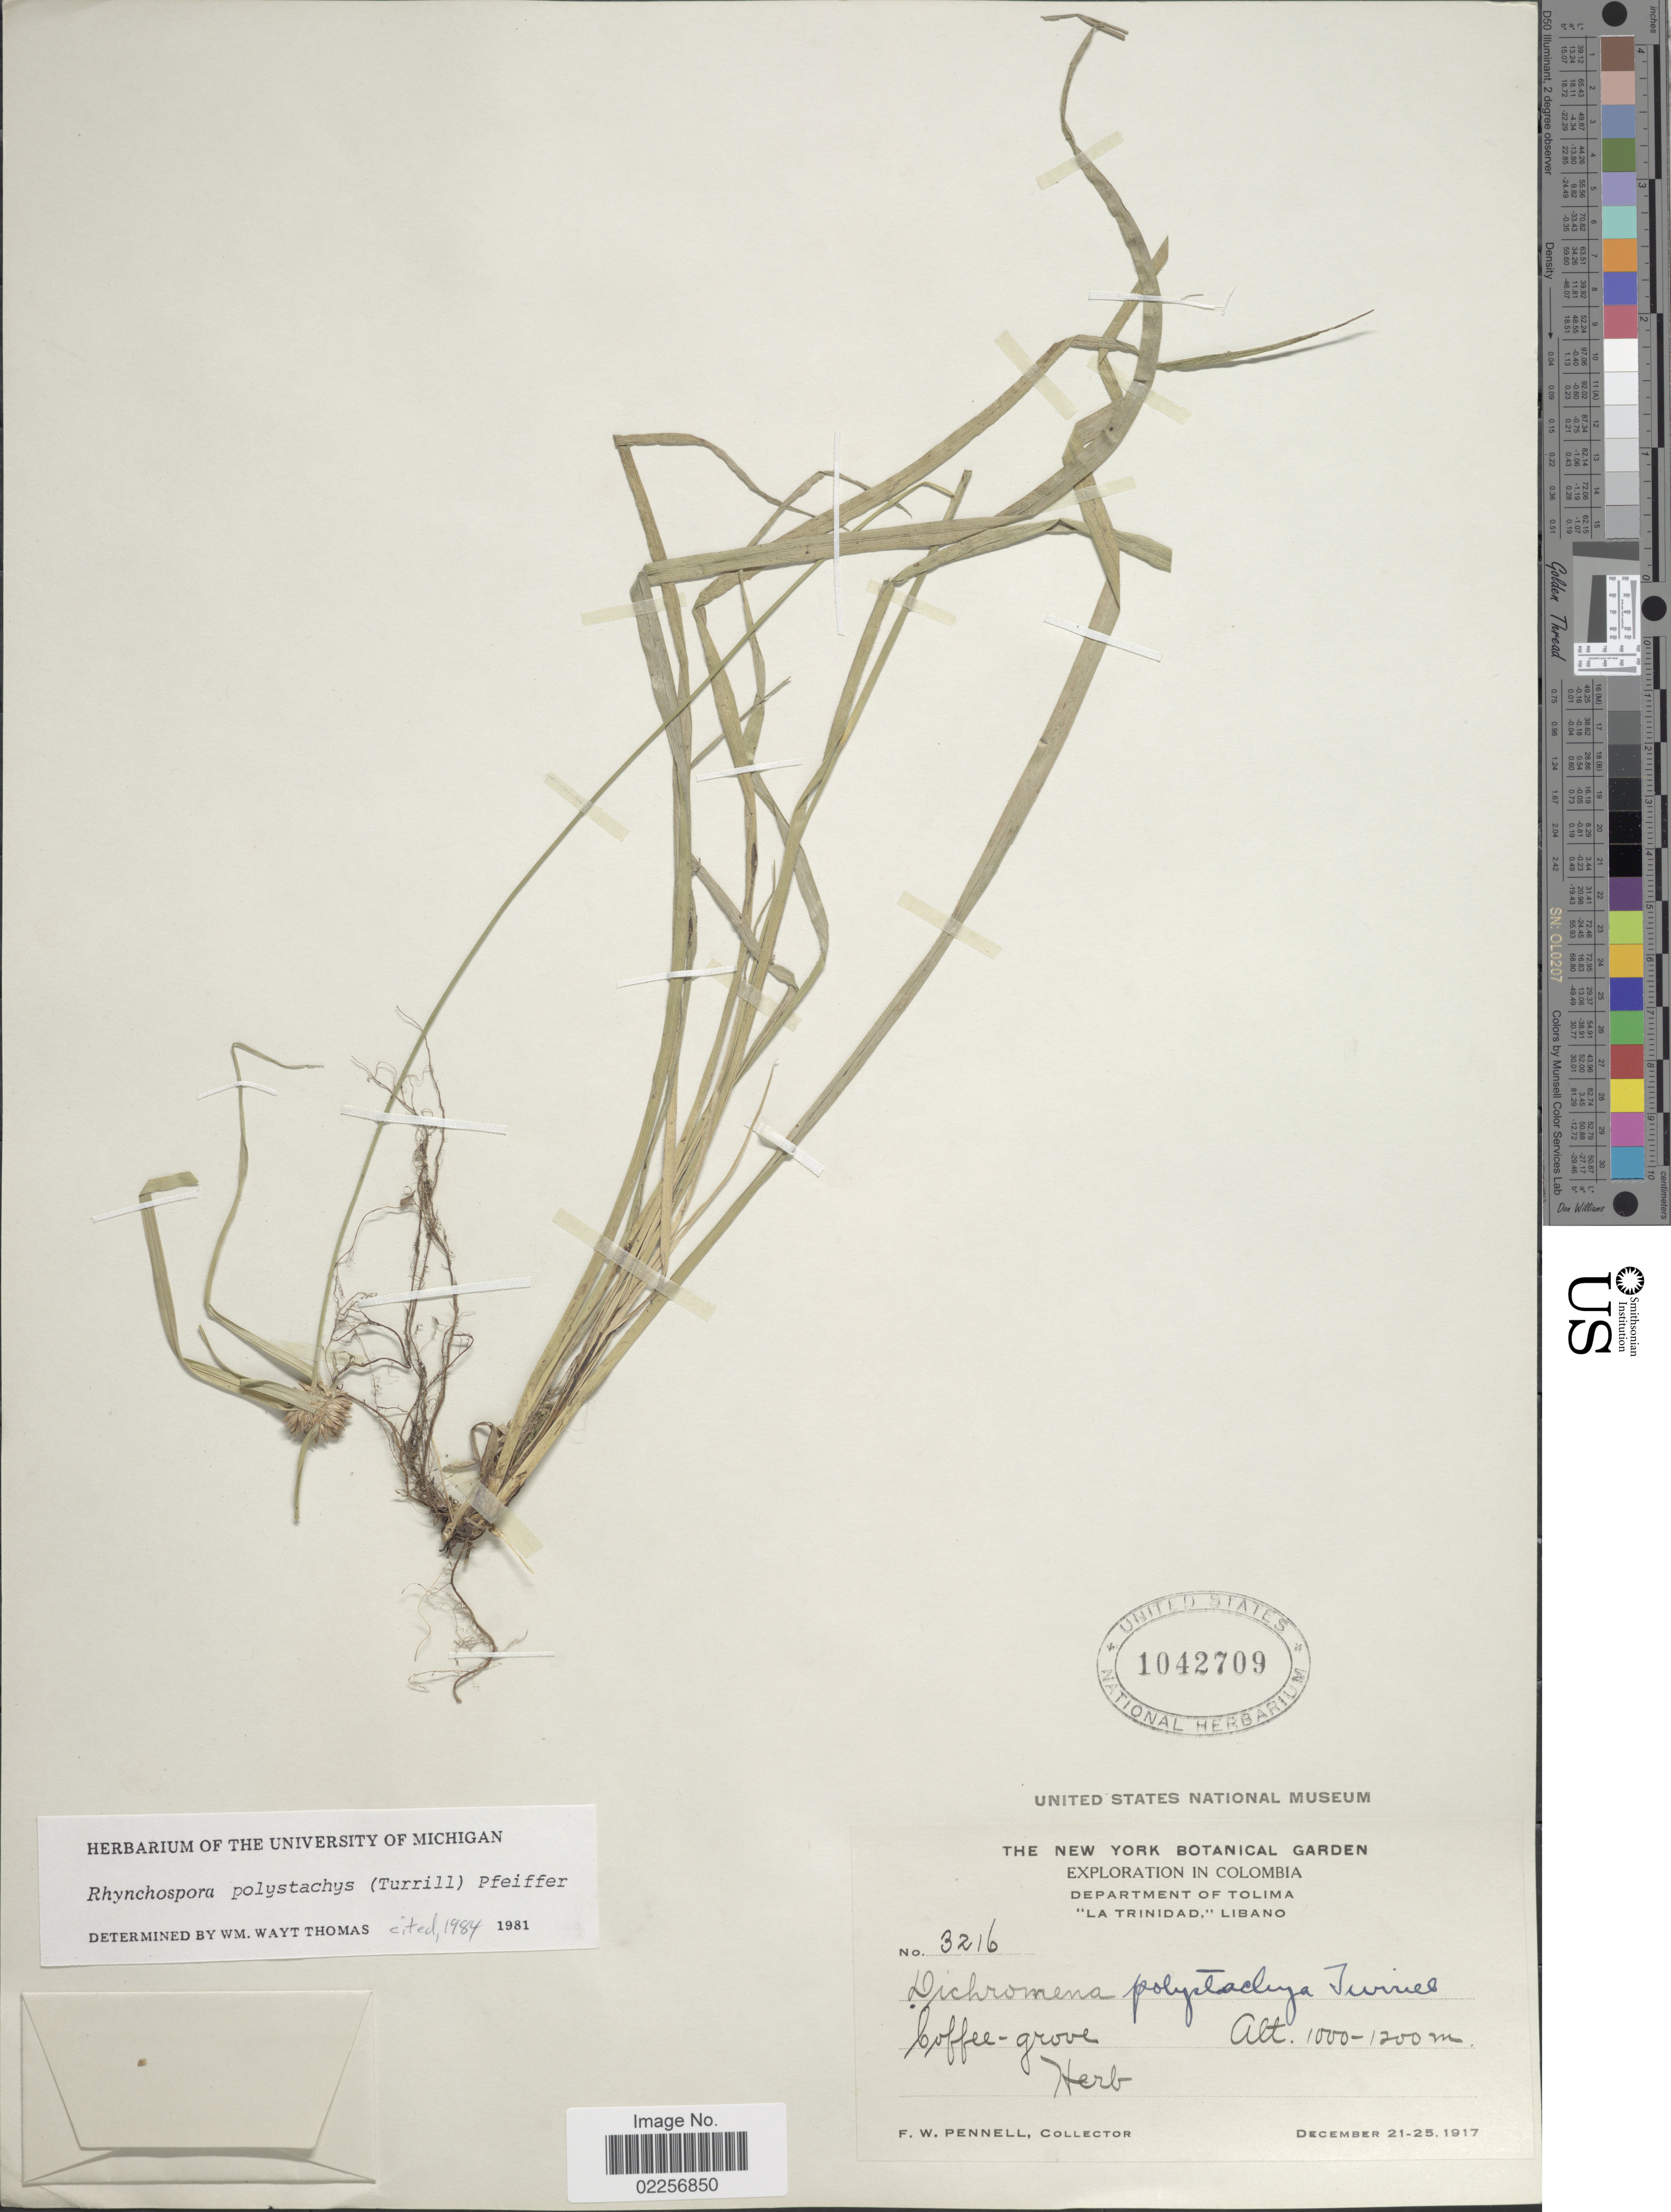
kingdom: Plantae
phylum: Tracheophyta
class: Liliopsida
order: Poales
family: Cyperaceae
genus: Rhynchospora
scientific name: Rhynchospora polystachys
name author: (Turrill) H. Pfeiff.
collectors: F. W. Pennell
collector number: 3216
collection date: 1917-12-21/1917-12-25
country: Colombia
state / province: Tolima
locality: La Trinidad,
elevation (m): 1000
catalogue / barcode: US 1042709